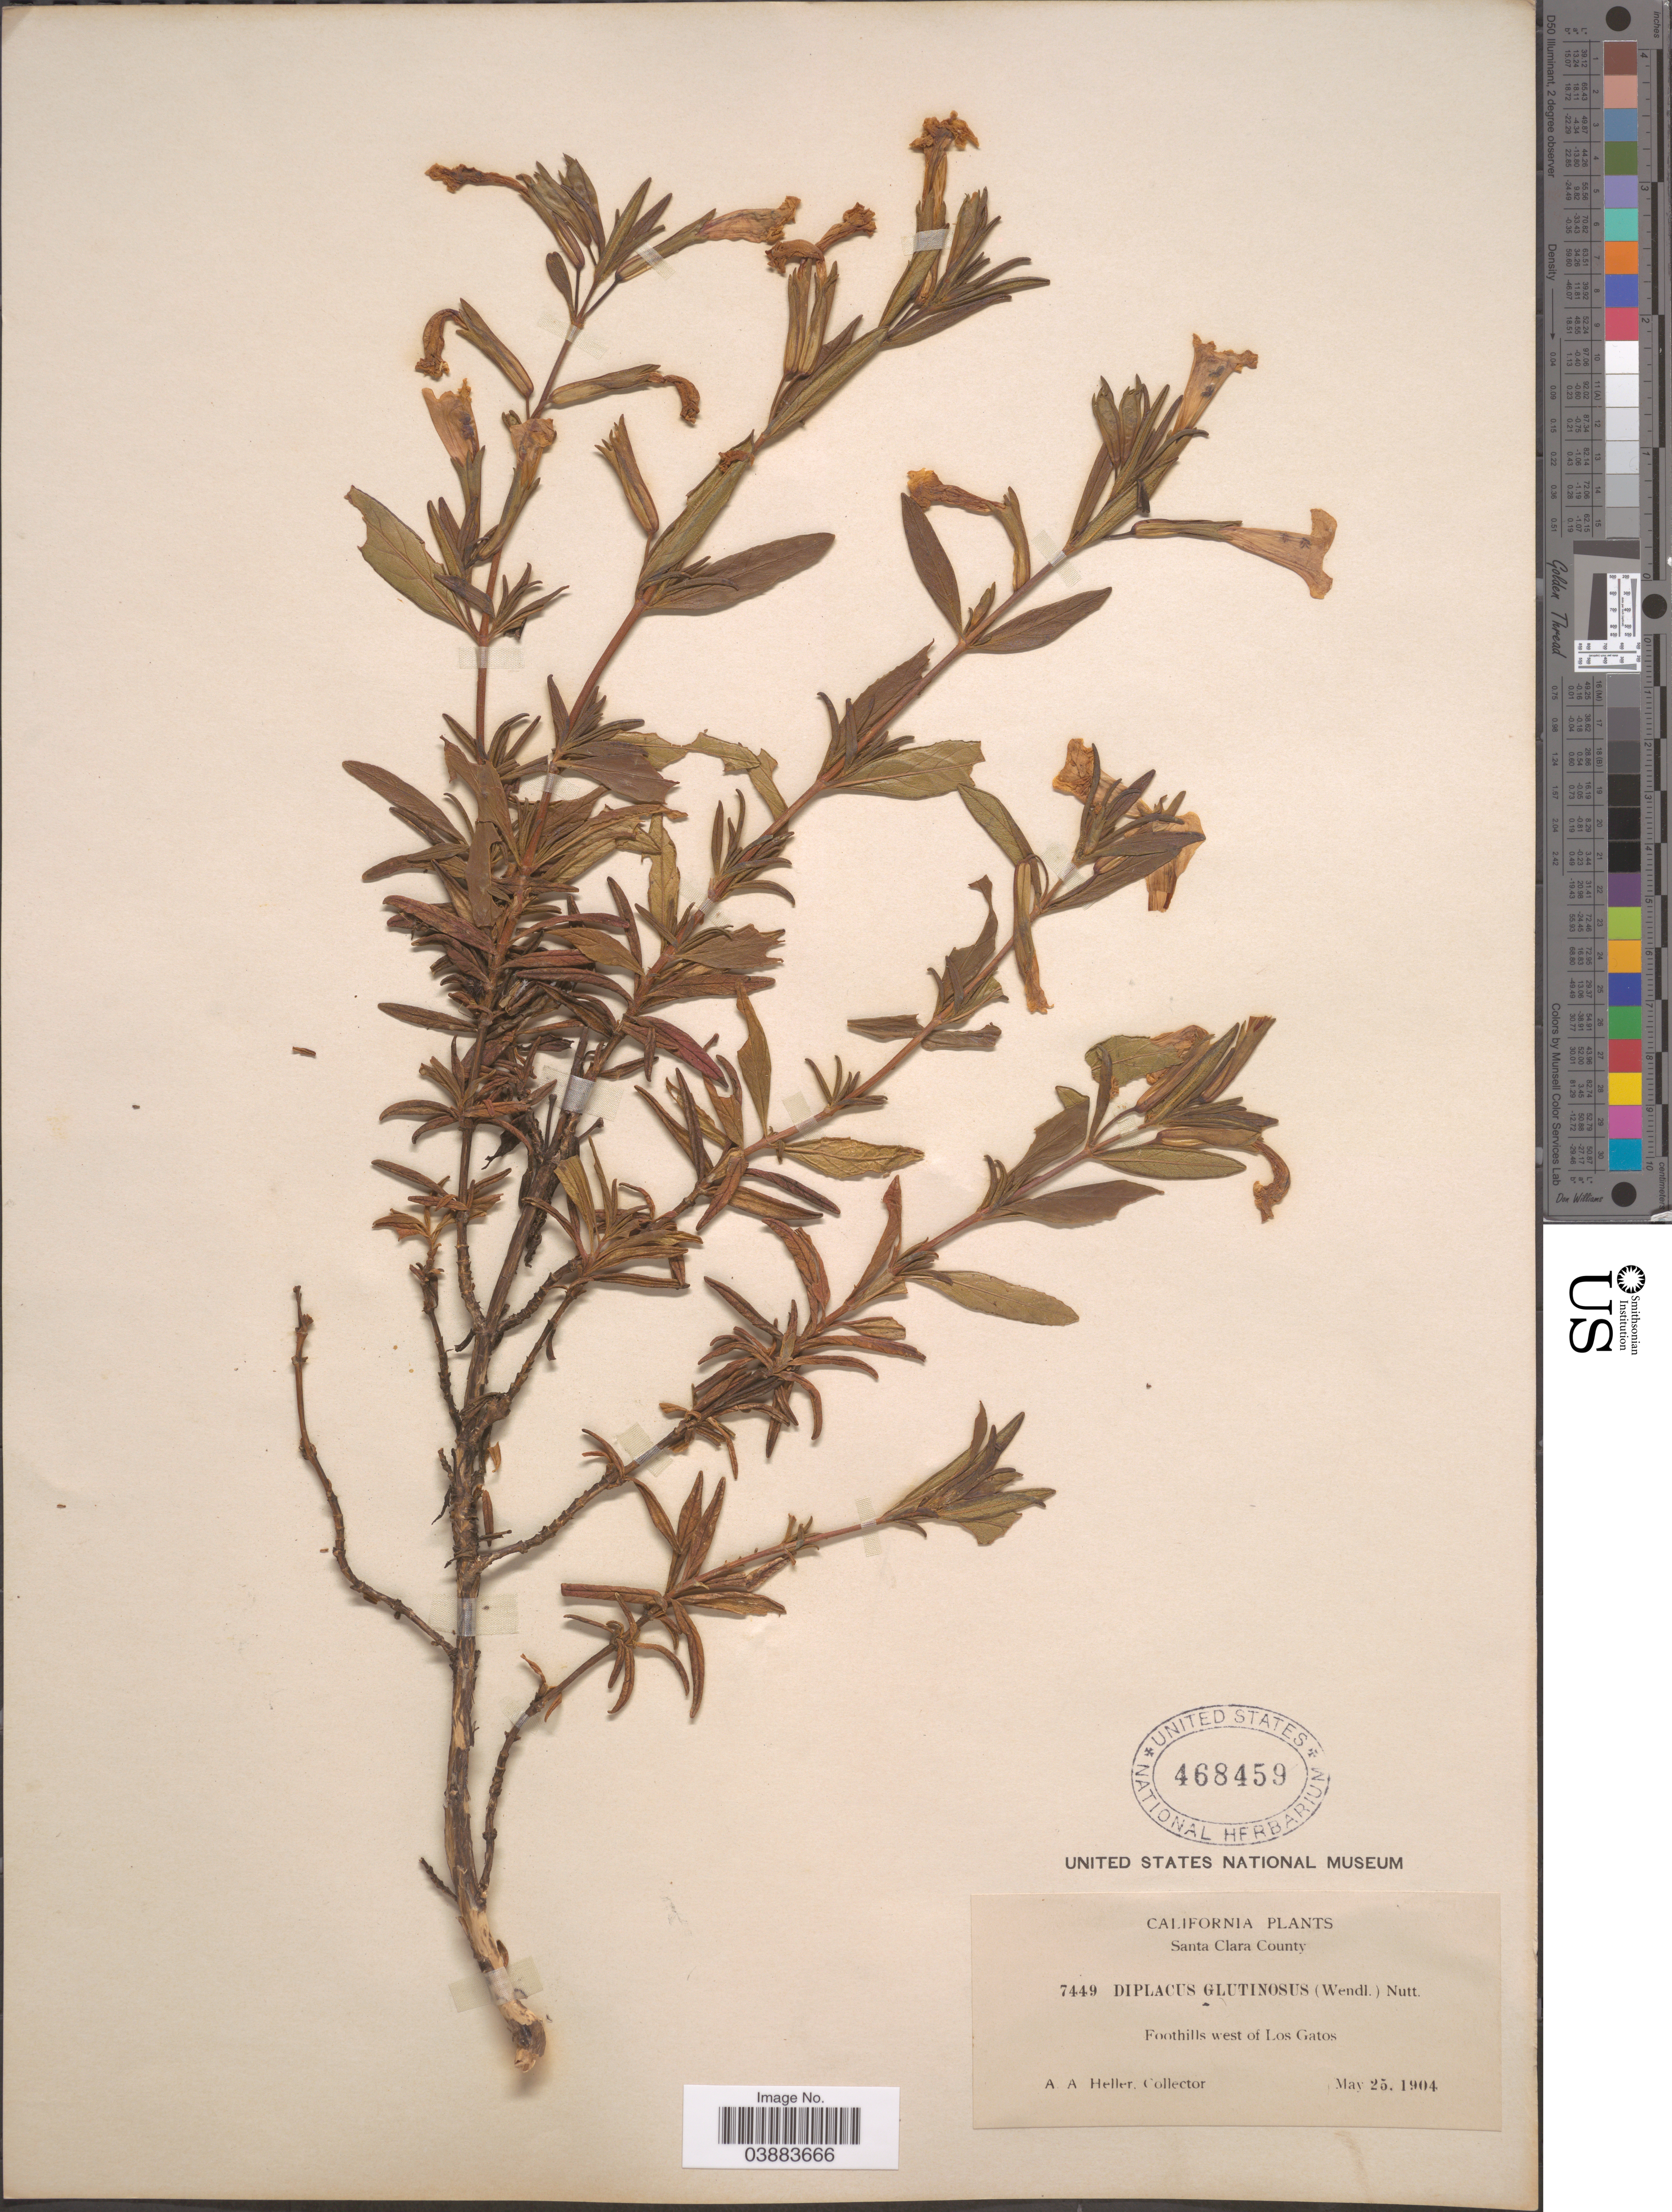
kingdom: Plantae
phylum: Tracheophyta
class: Magnoliopsida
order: Lamiales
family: Phrymaceae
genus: Diplacus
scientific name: Diplacus aurantiacus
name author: (Curtis) Jeps.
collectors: A. A. Heller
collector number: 7449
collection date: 1904-05-25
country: United States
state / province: California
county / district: Santa Clara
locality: Santa Clara County. Foothills west of Los Gatos.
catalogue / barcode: US 468459